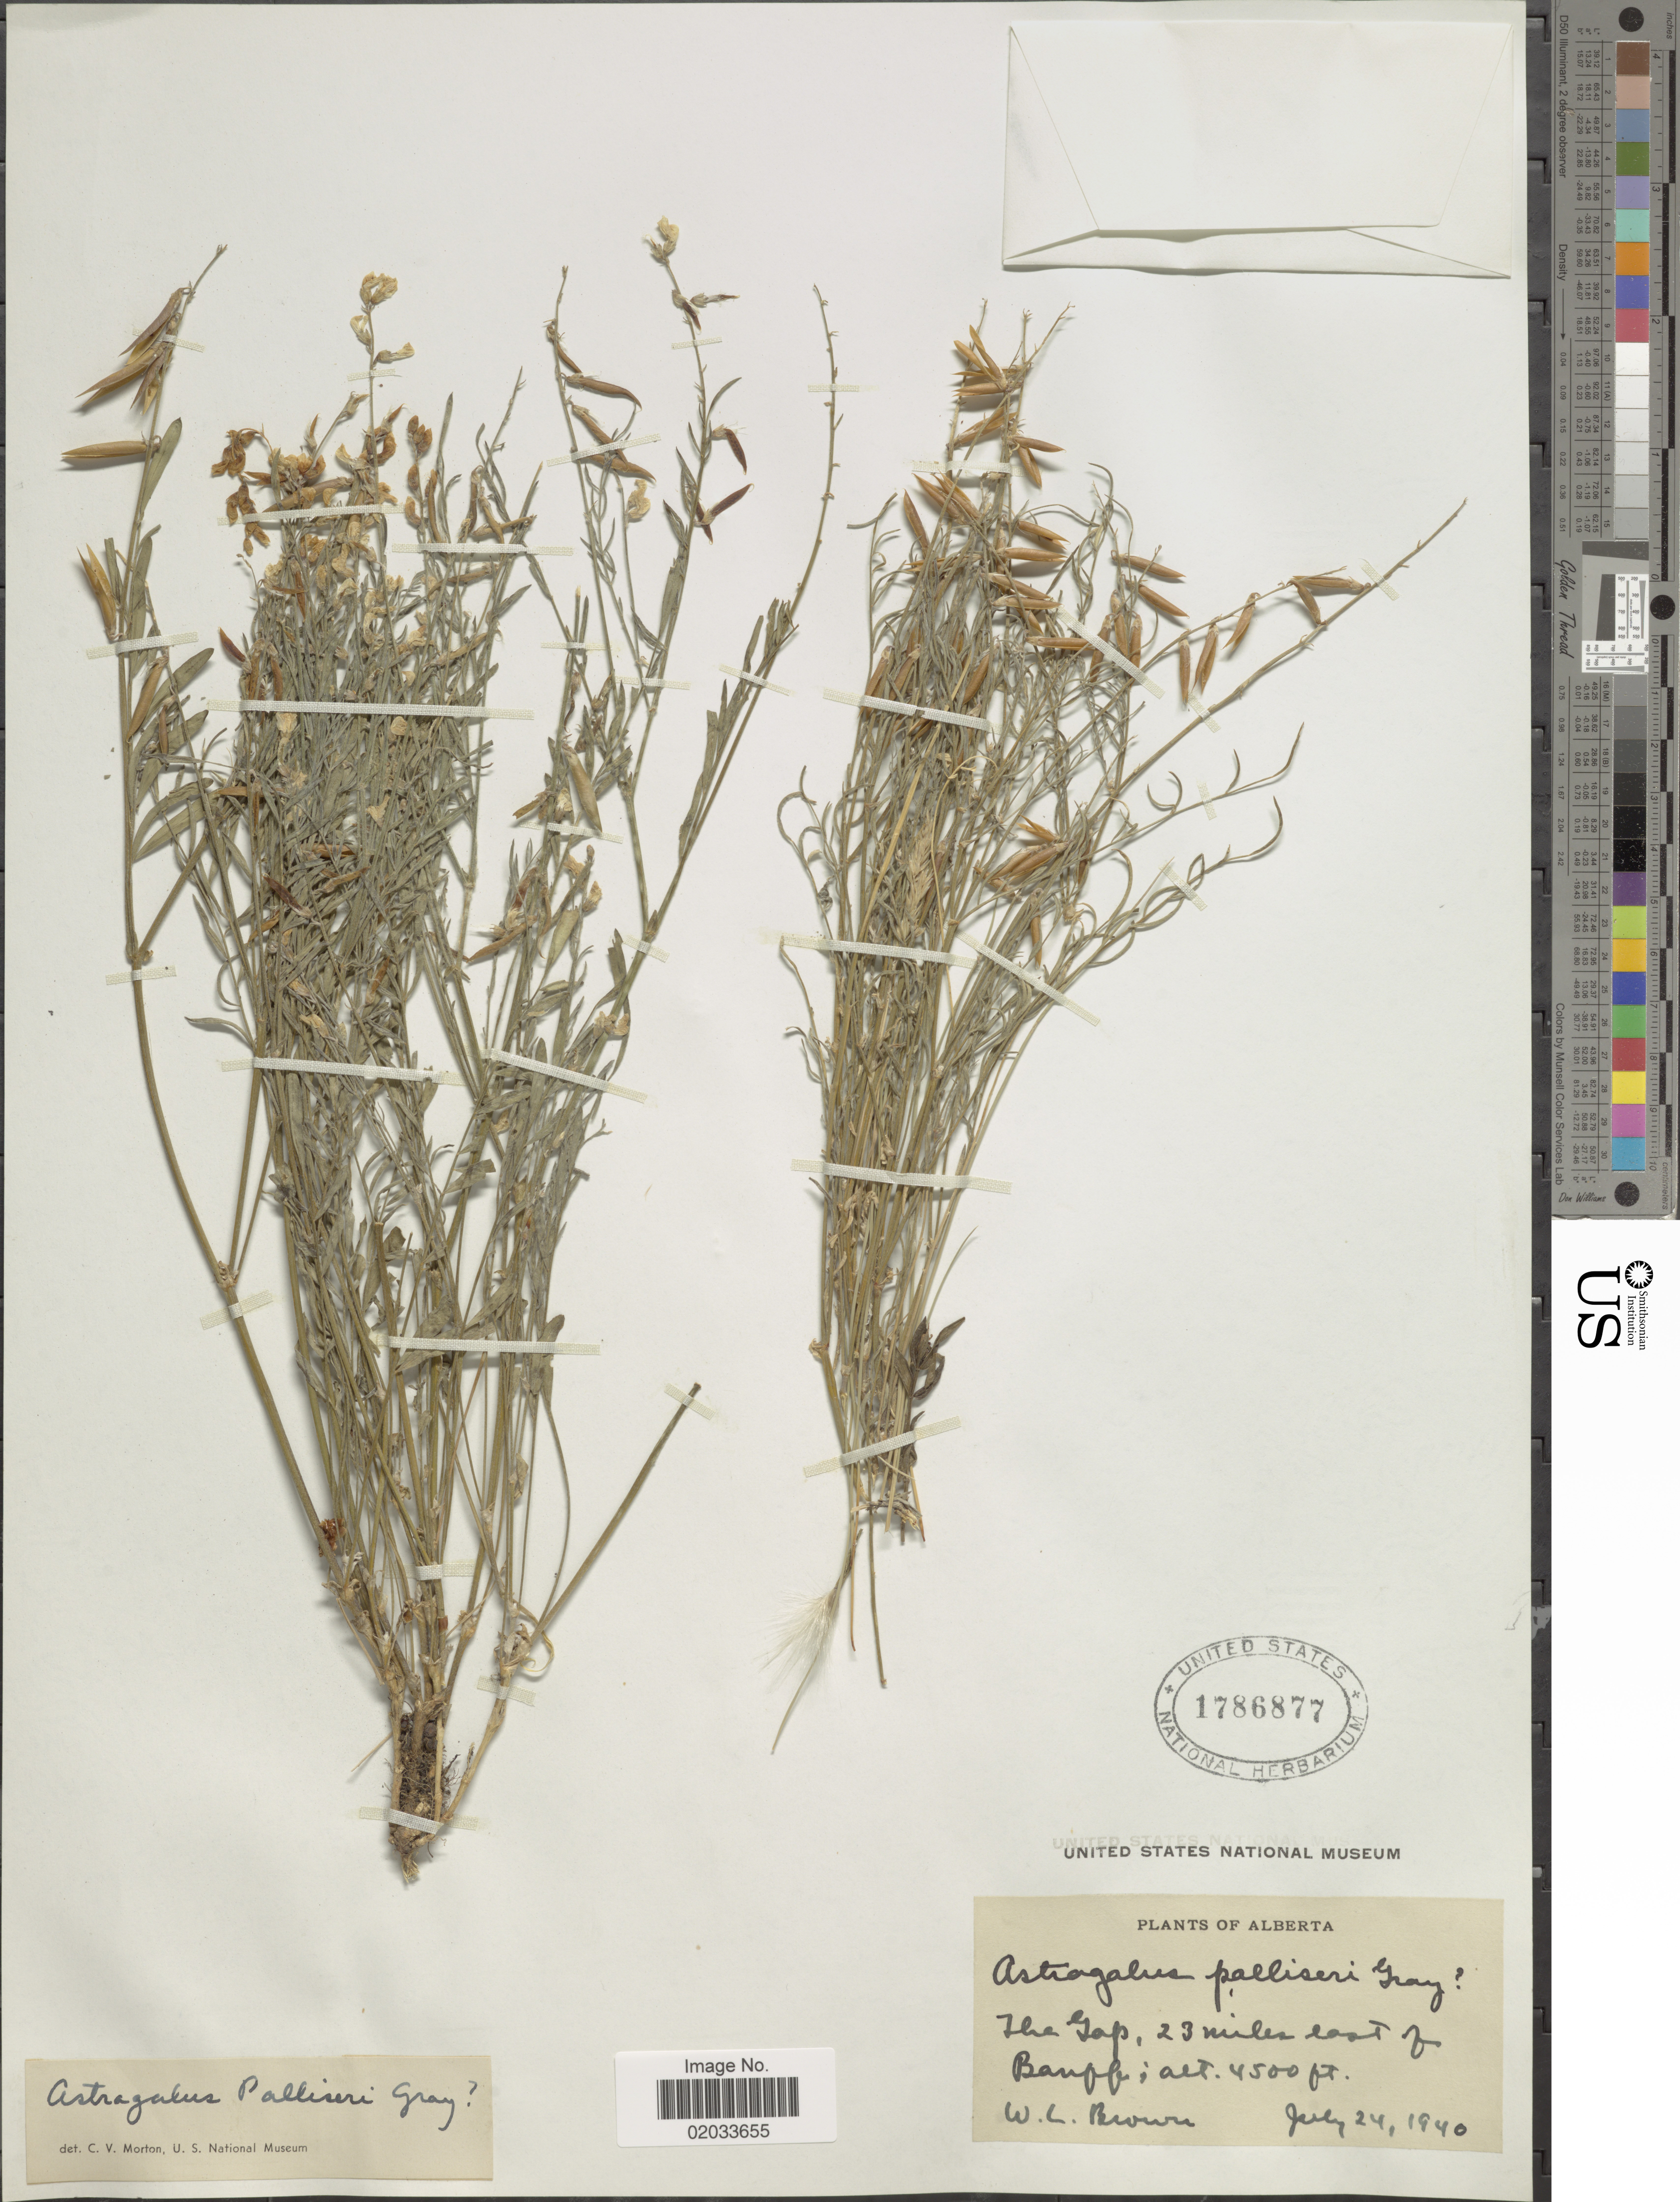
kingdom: Plantae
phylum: Tracheophyta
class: Magnoliopsida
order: Fabales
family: Fabaceae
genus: Astragalus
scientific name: Astragalus palliseri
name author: A. Gray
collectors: W. L. Brown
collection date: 1940-07-24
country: Canada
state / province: Alberta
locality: The Gap, 23 miles east of Banff.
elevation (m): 1372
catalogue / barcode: US 1786877